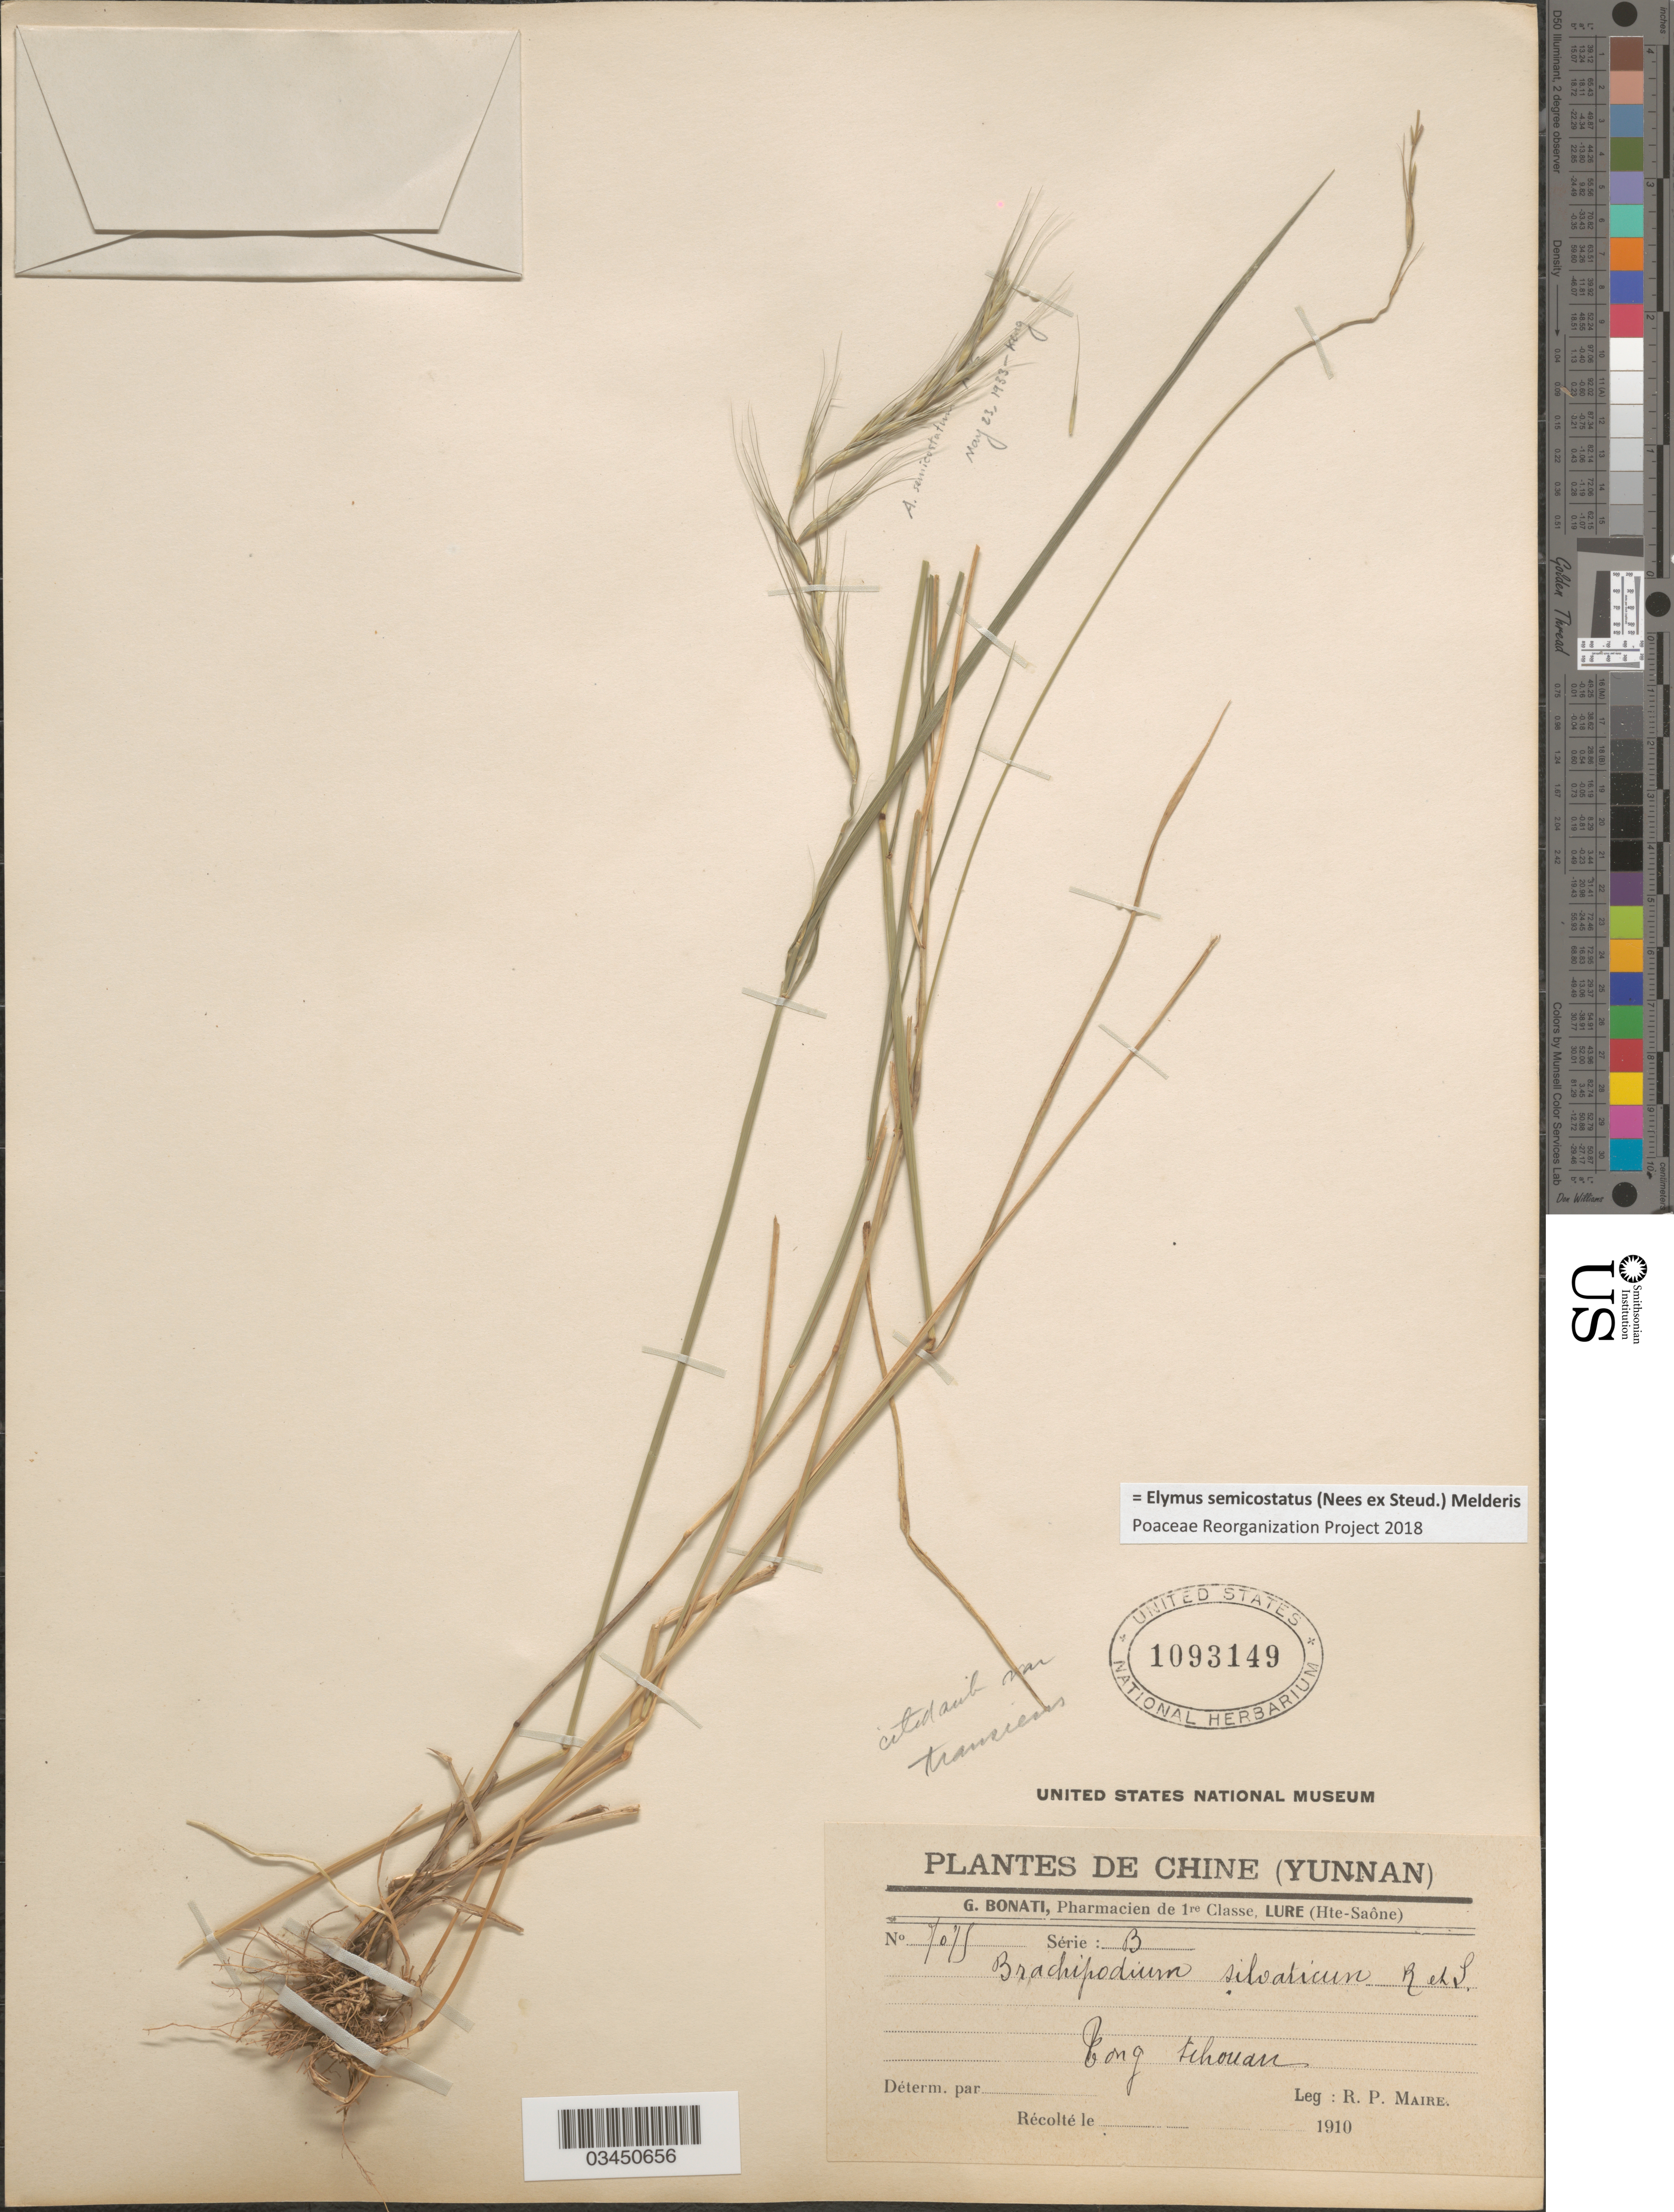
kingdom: Plantae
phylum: Tracheophyta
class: Liliopsida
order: Poales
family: Poaceae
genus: Elymus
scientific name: Elymus semicostatus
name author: (Nees ex Steud.) Melderis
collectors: R.-P. Maire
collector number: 7075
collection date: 1910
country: China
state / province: Yunnan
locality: Tong tchouan.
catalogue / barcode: US 1093149